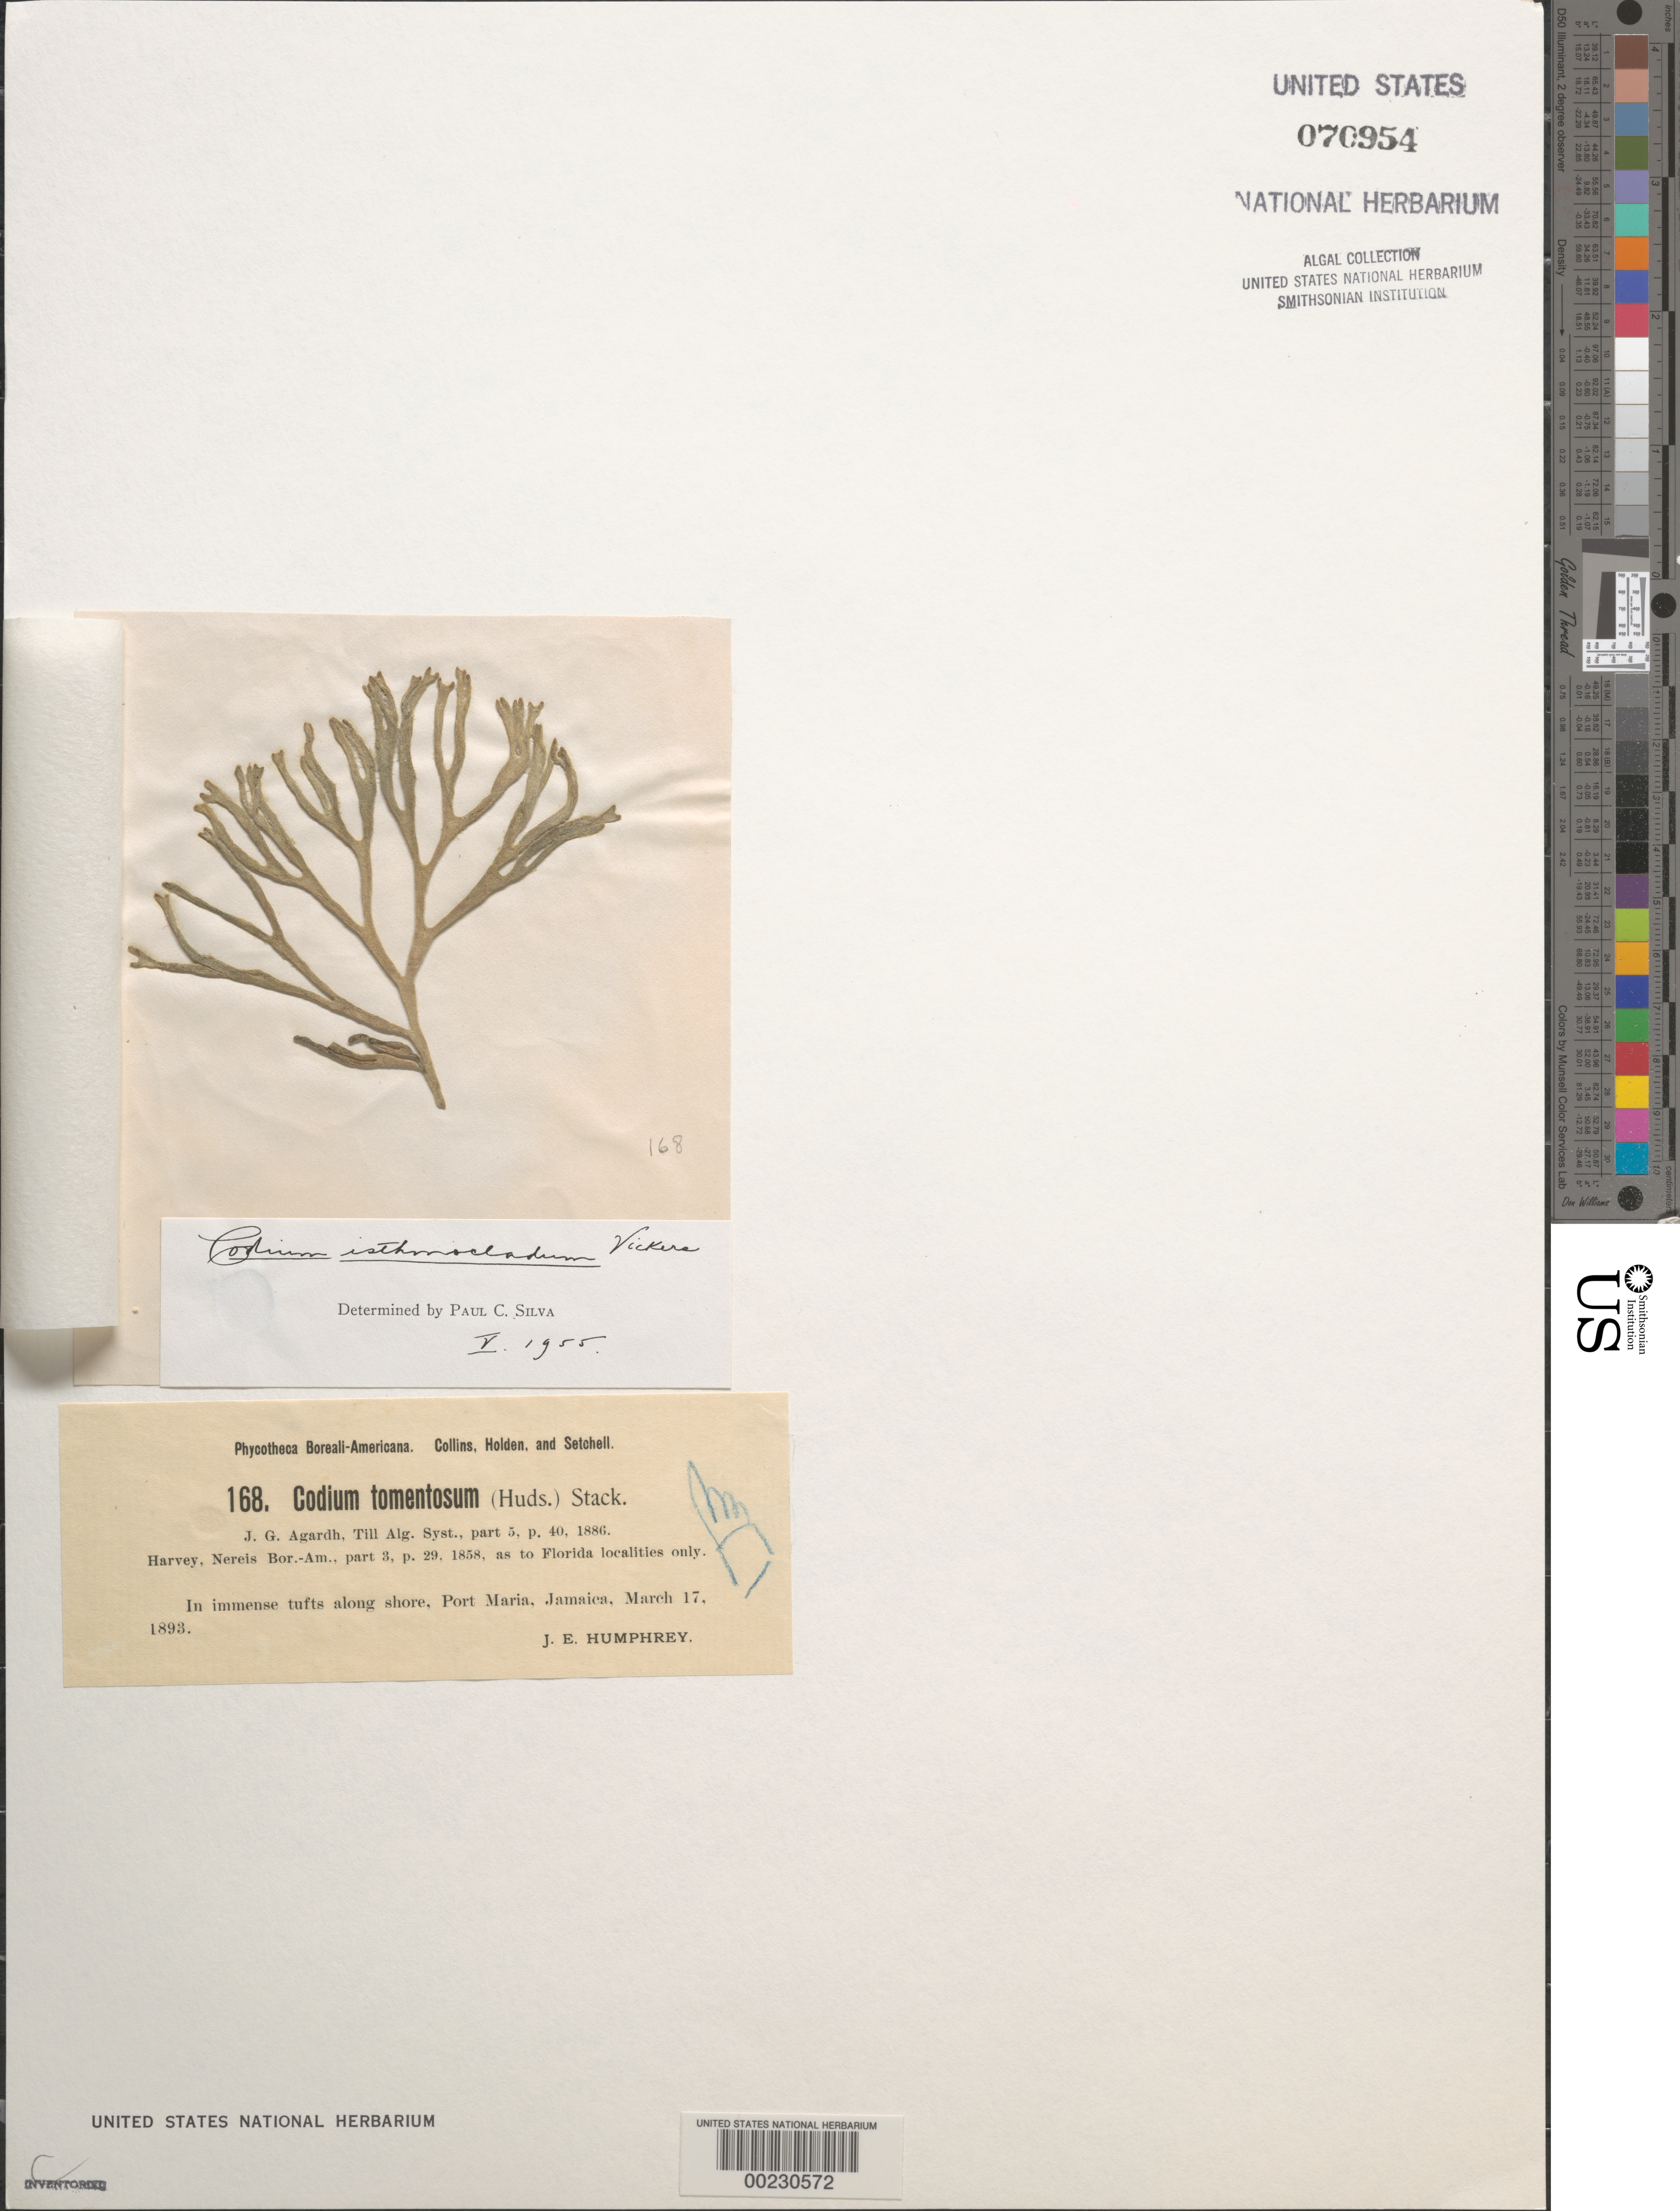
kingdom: Plantae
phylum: Chlorophyta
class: Ulvophyceae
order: Bryopsidales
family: Codiaceae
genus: Codium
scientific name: Codium isthmocladum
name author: Vickers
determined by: Silva, P. C.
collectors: J. Humphrey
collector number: PB-A 168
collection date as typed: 17 III 93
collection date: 1893-03-17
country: Jamaica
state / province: Saint Mary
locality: Port Maria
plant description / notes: Collins, Holden & Setchell, Phycotheca Boreali-Americana, as Codium tomentosum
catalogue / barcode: US 70954